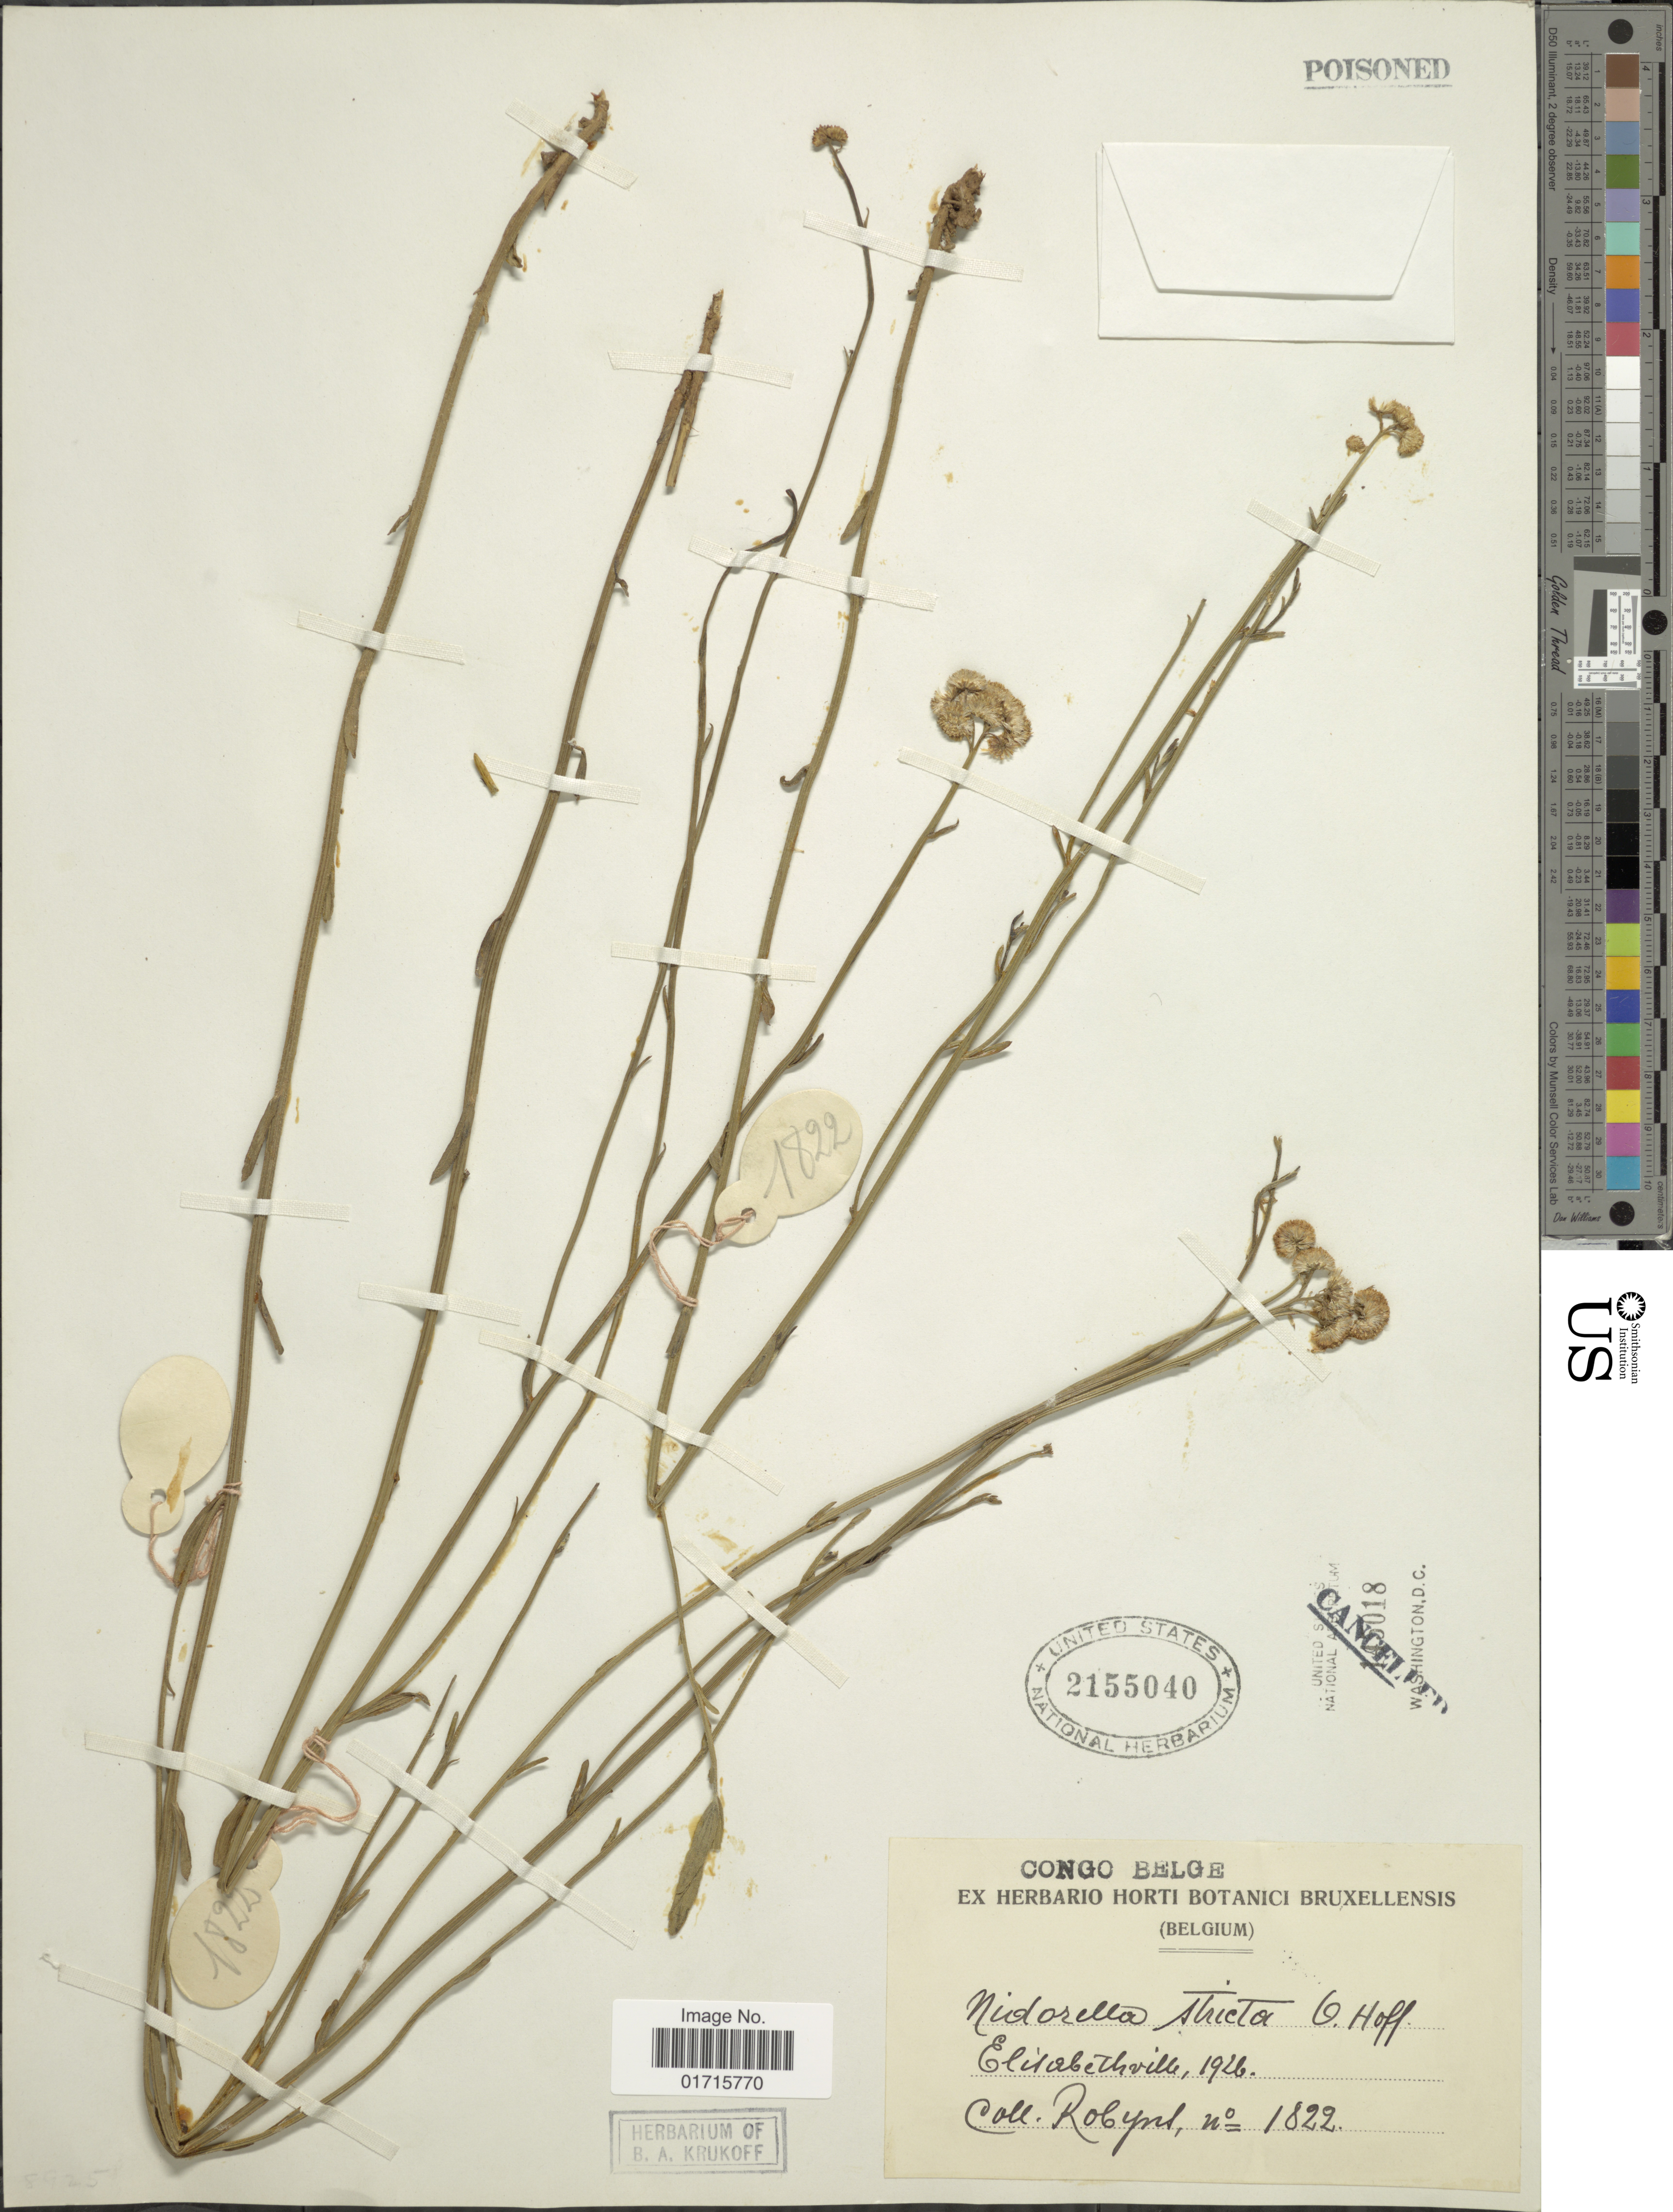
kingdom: Plantae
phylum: Tracheophyta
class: Magnoliopsida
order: Asterales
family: Asteraceae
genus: Nidorella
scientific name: Nidorella stricta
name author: O. Hoffm.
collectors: -. Robyns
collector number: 1822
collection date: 1926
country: Congo, Democratic Republic of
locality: Congo Belge. Elisabethville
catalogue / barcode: US 2155040